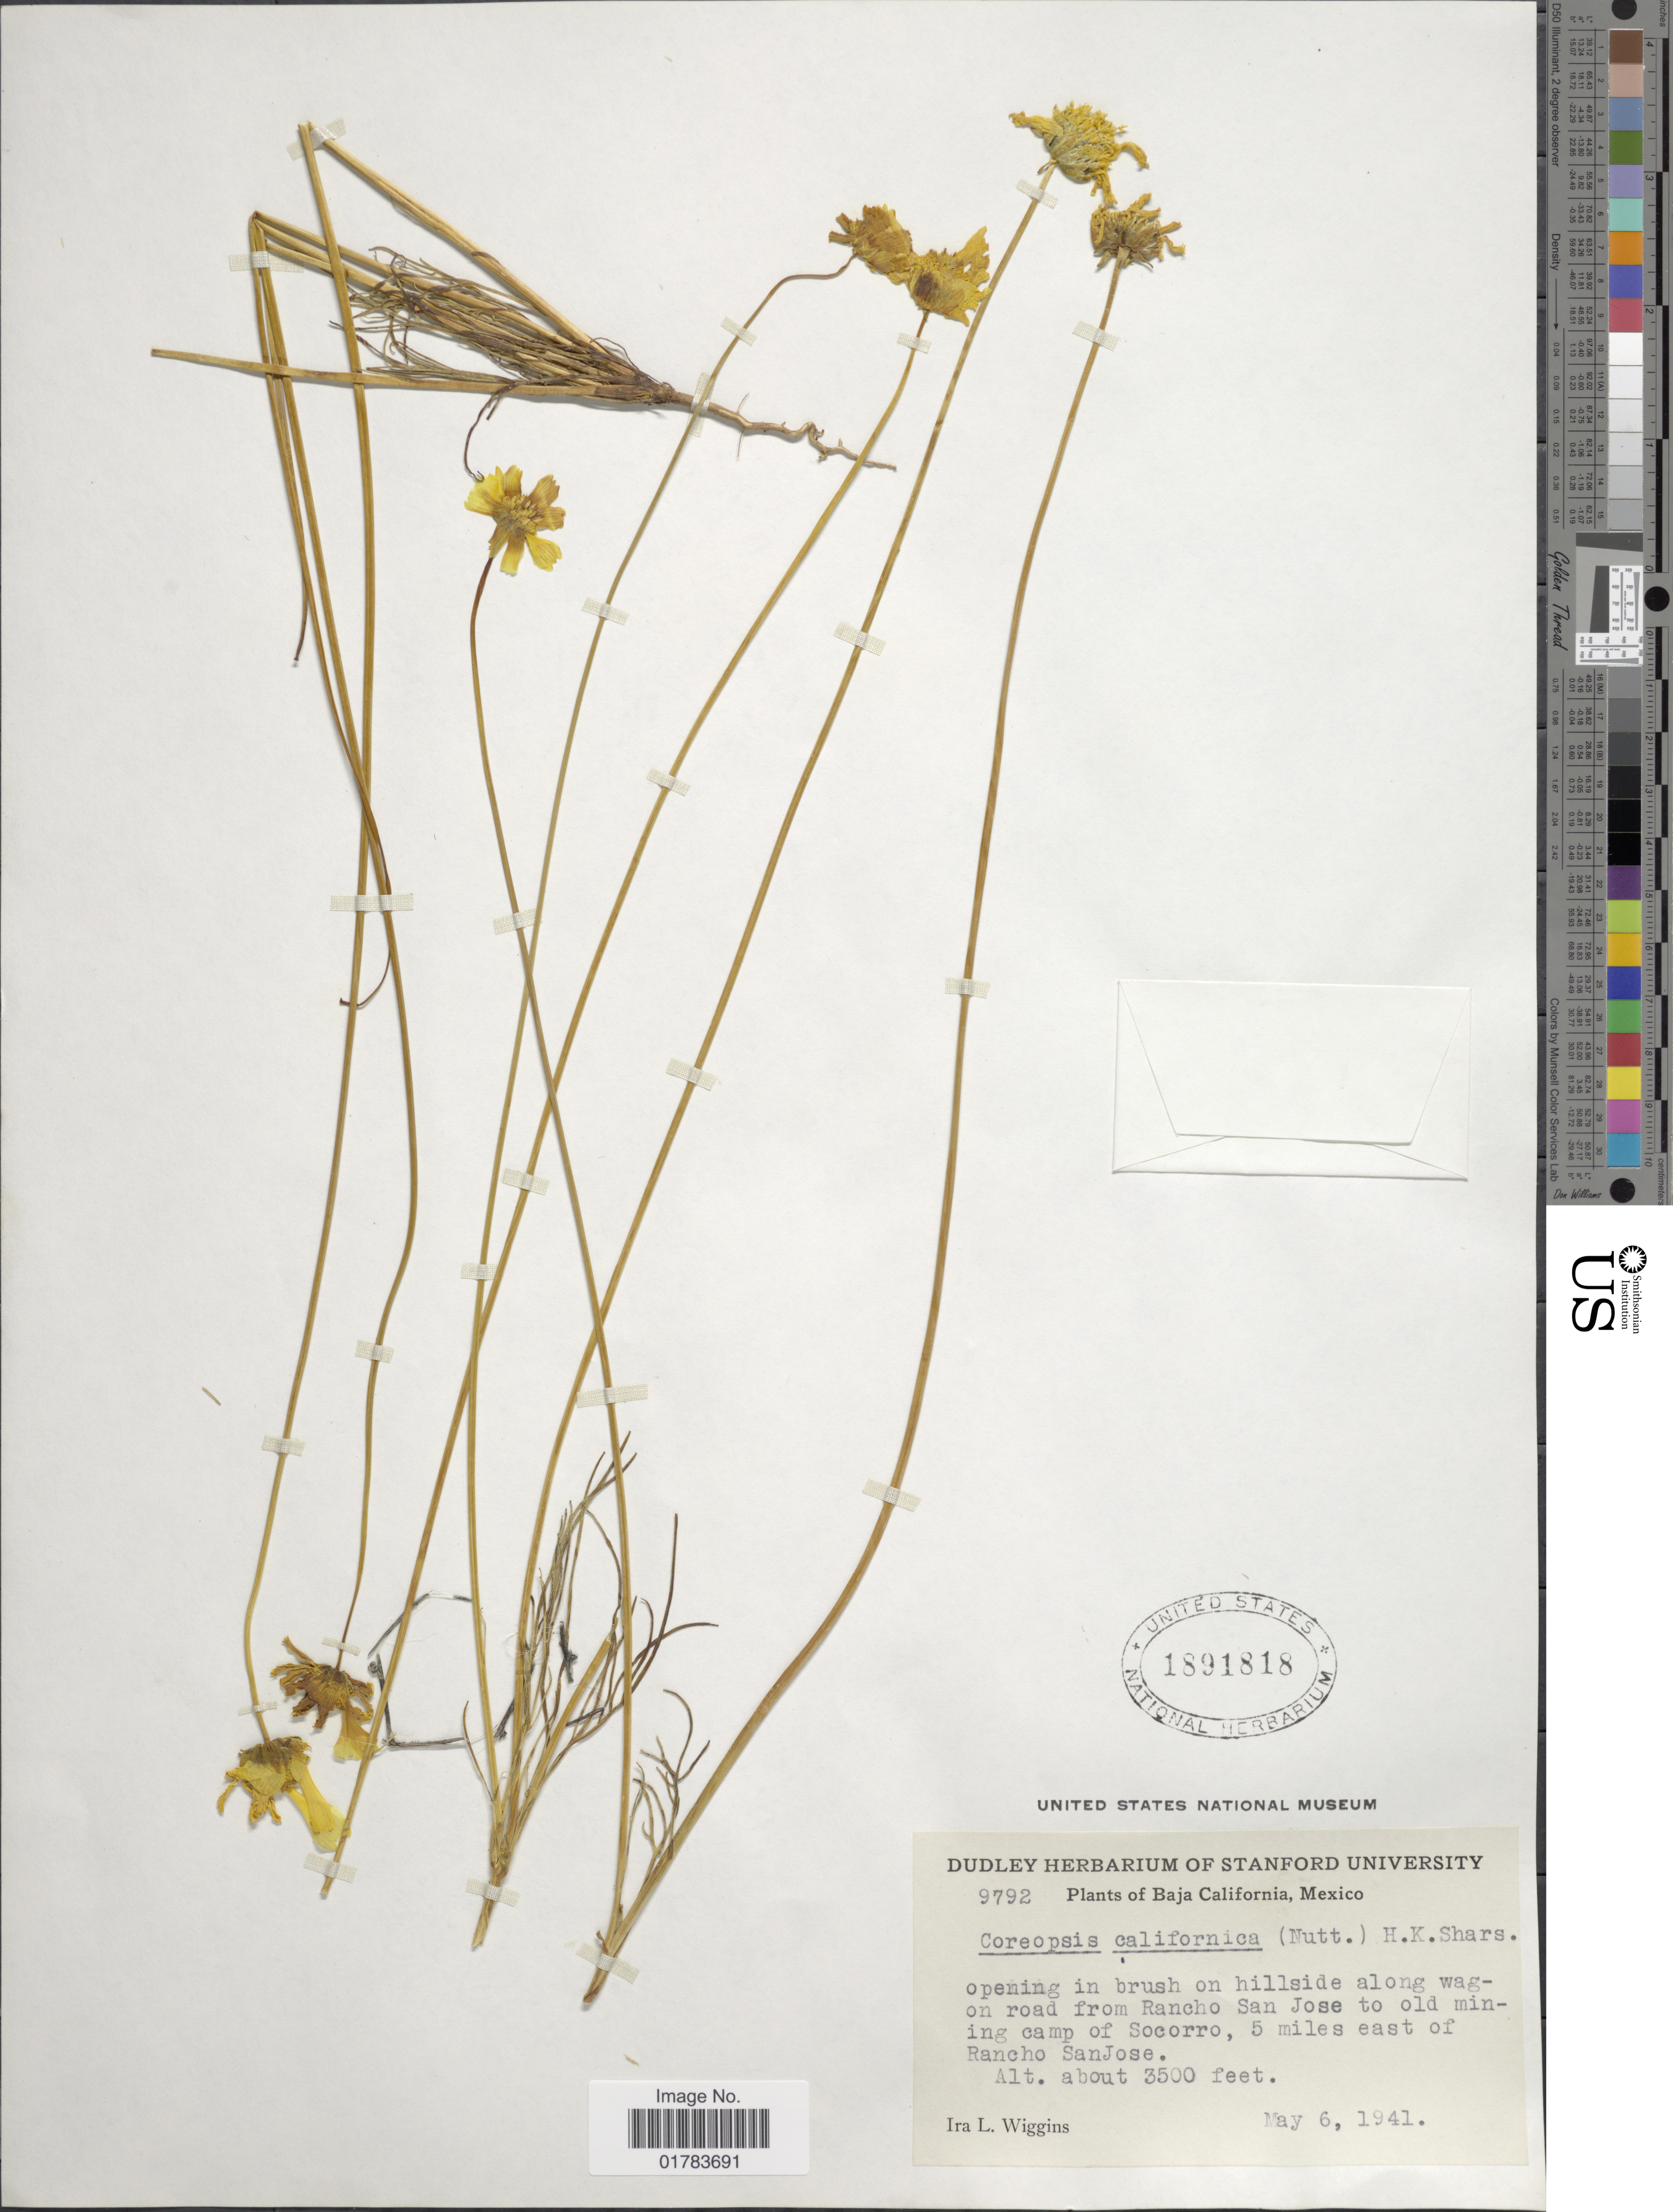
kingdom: Plantae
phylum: Tracheophyta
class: Magnoliopsida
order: Asterales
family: Asteraceae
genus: Coreopsis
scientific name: Coreopsis californica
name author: (Nutt.) H. Sharsm.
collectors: I. L. Wiggins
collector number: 9792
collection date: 1941-05-06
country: Mexico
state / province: Baja California Sur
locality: Opening in brush on hillside along wag on road from Rancho San Jose to old mining camp of Socorro, 5 miles east of Rancho SanJose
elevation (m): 1067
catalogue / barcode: US 1891818